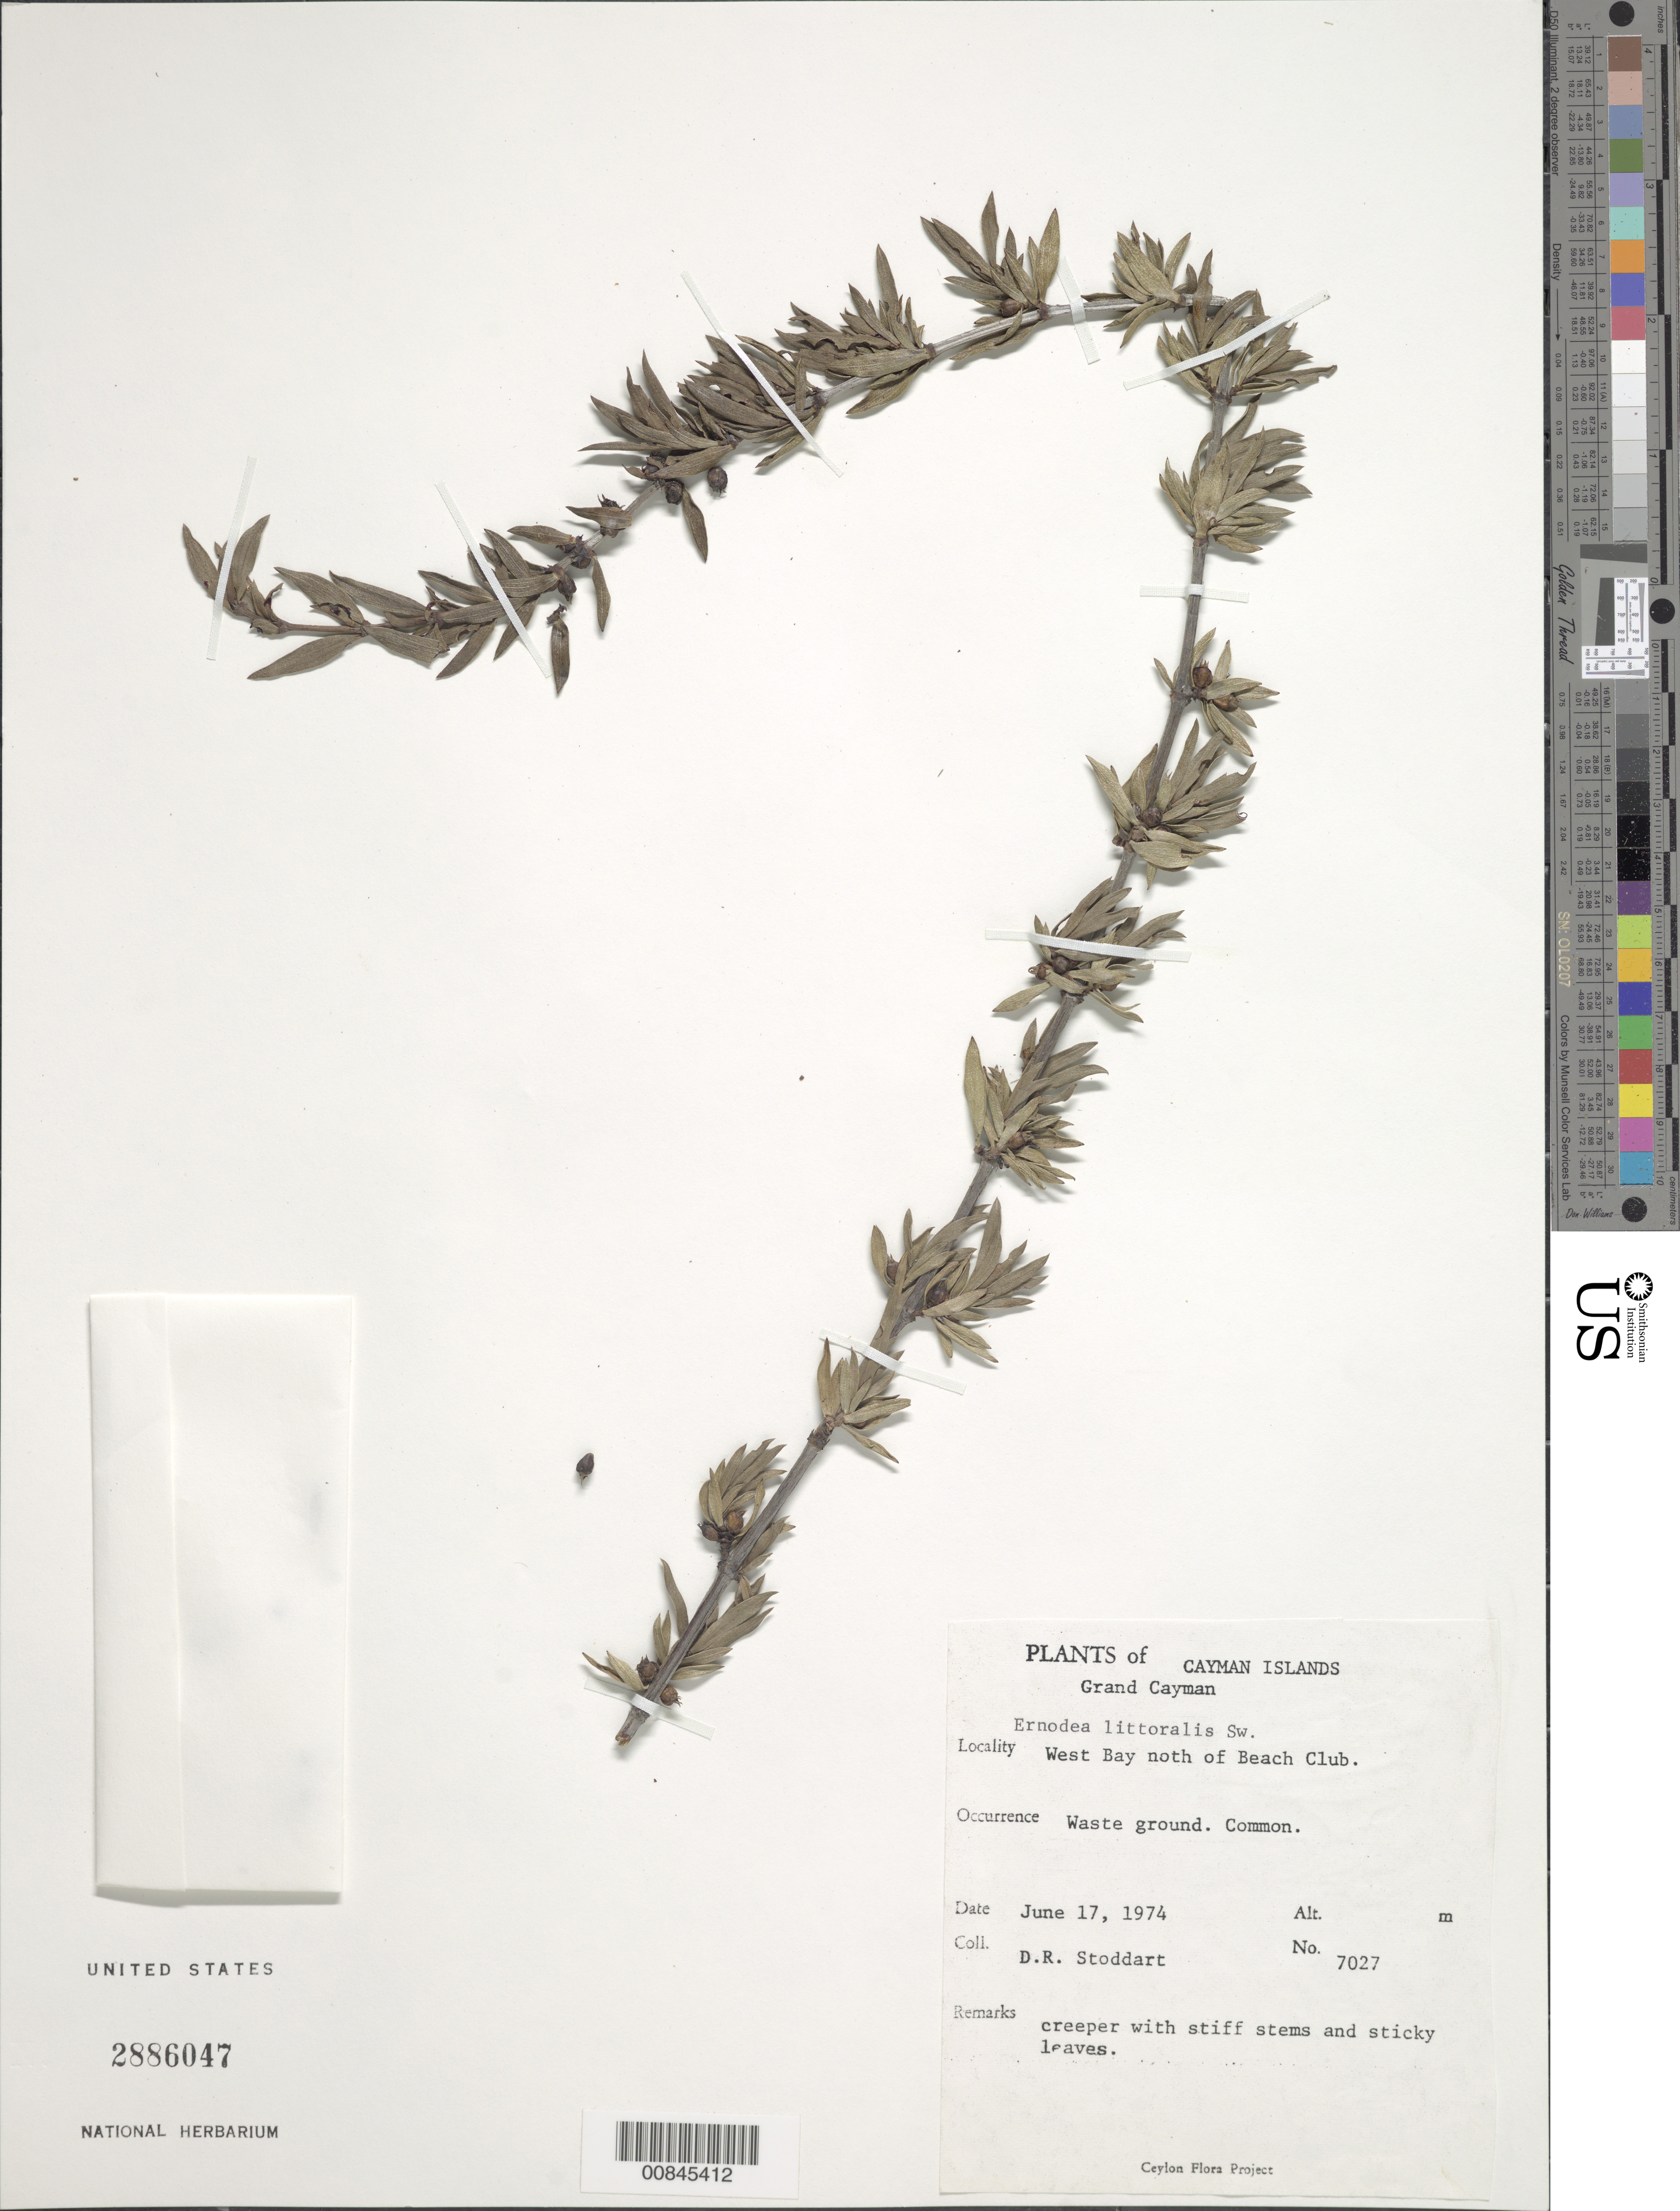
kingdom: Plantae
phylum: Tracheophyta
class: Magnoliopsida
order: Gentianales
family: Rubiaceae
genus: Ernodea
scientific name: Ernodea littoralis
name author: Sw.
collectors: D. R. Stoddart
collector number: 7027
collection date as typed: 17 Jun 1974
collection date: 1974-06-17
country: Cayman Islands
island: Grand Cayman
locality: West Bay, north of Beach Club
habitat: Waste ground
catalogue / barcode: US 2886047